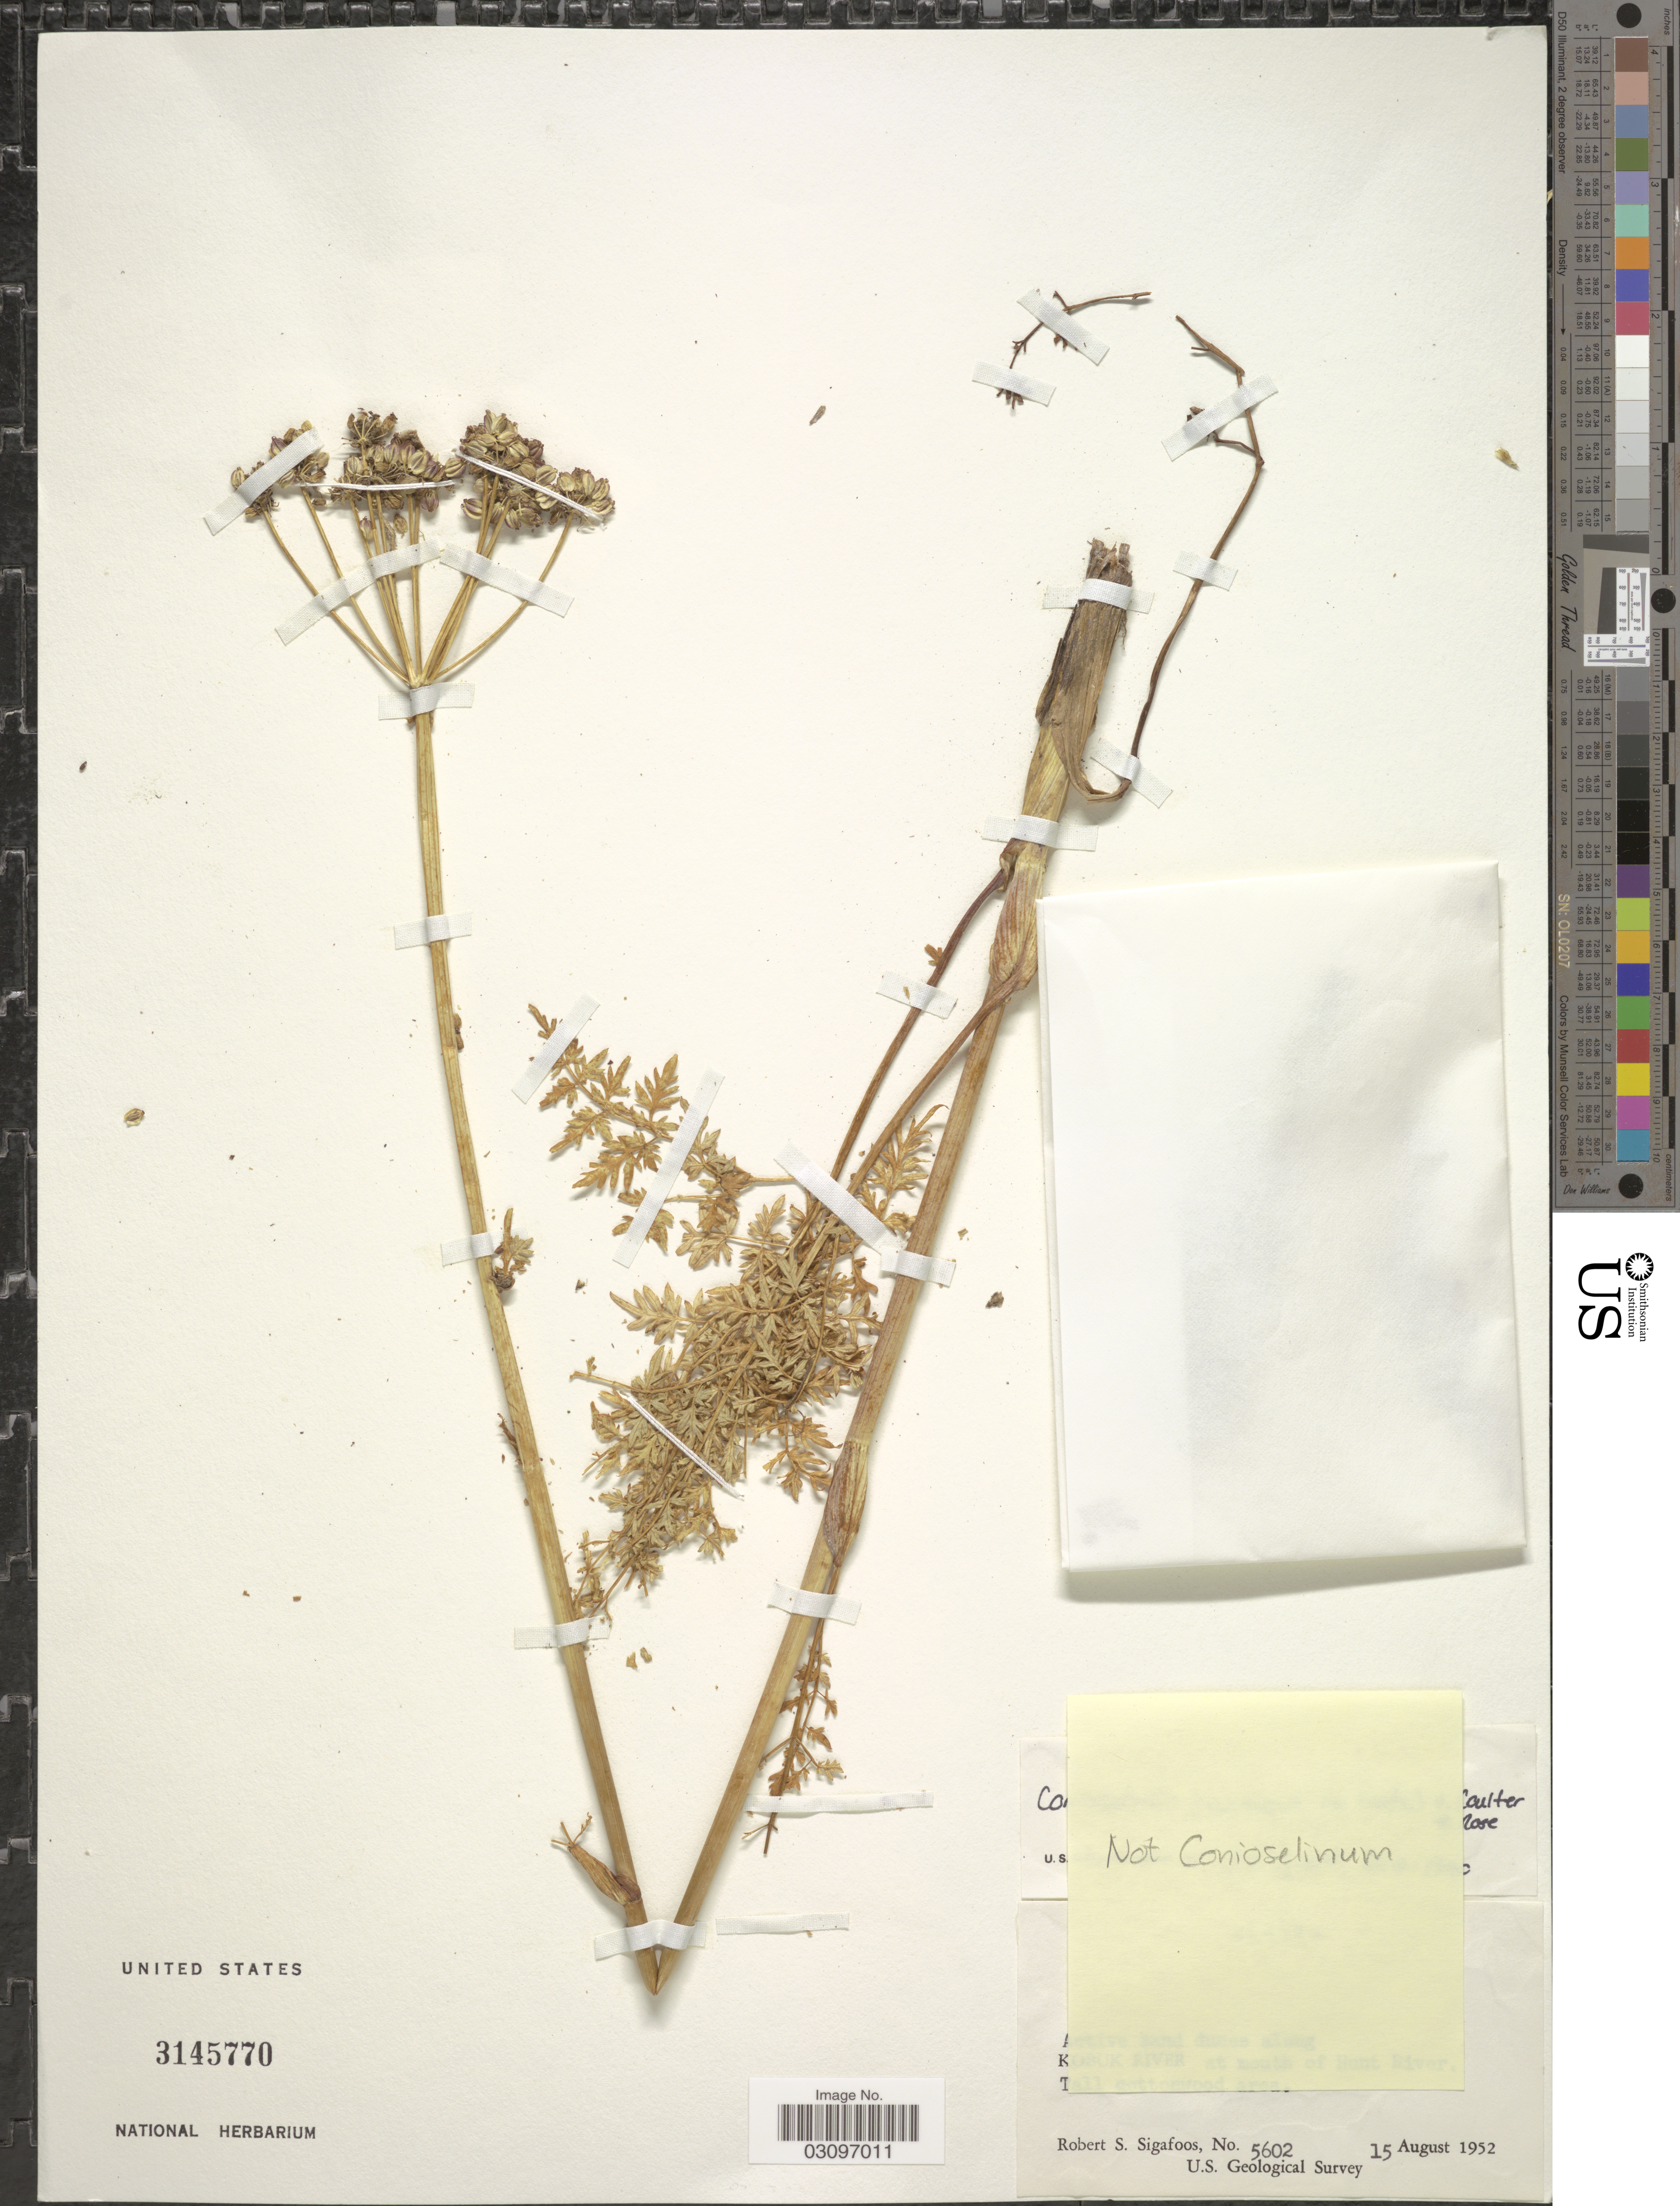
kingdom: Plantae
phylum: Tracheophyta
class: Magnoliopsida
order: Apiales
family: Apiaceae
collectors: R. Sigafoos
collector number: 5602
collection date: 1952-08-15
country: United States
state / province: Alaska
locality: Kobuk River at mouth of Hunt River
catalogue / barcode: US 3145770